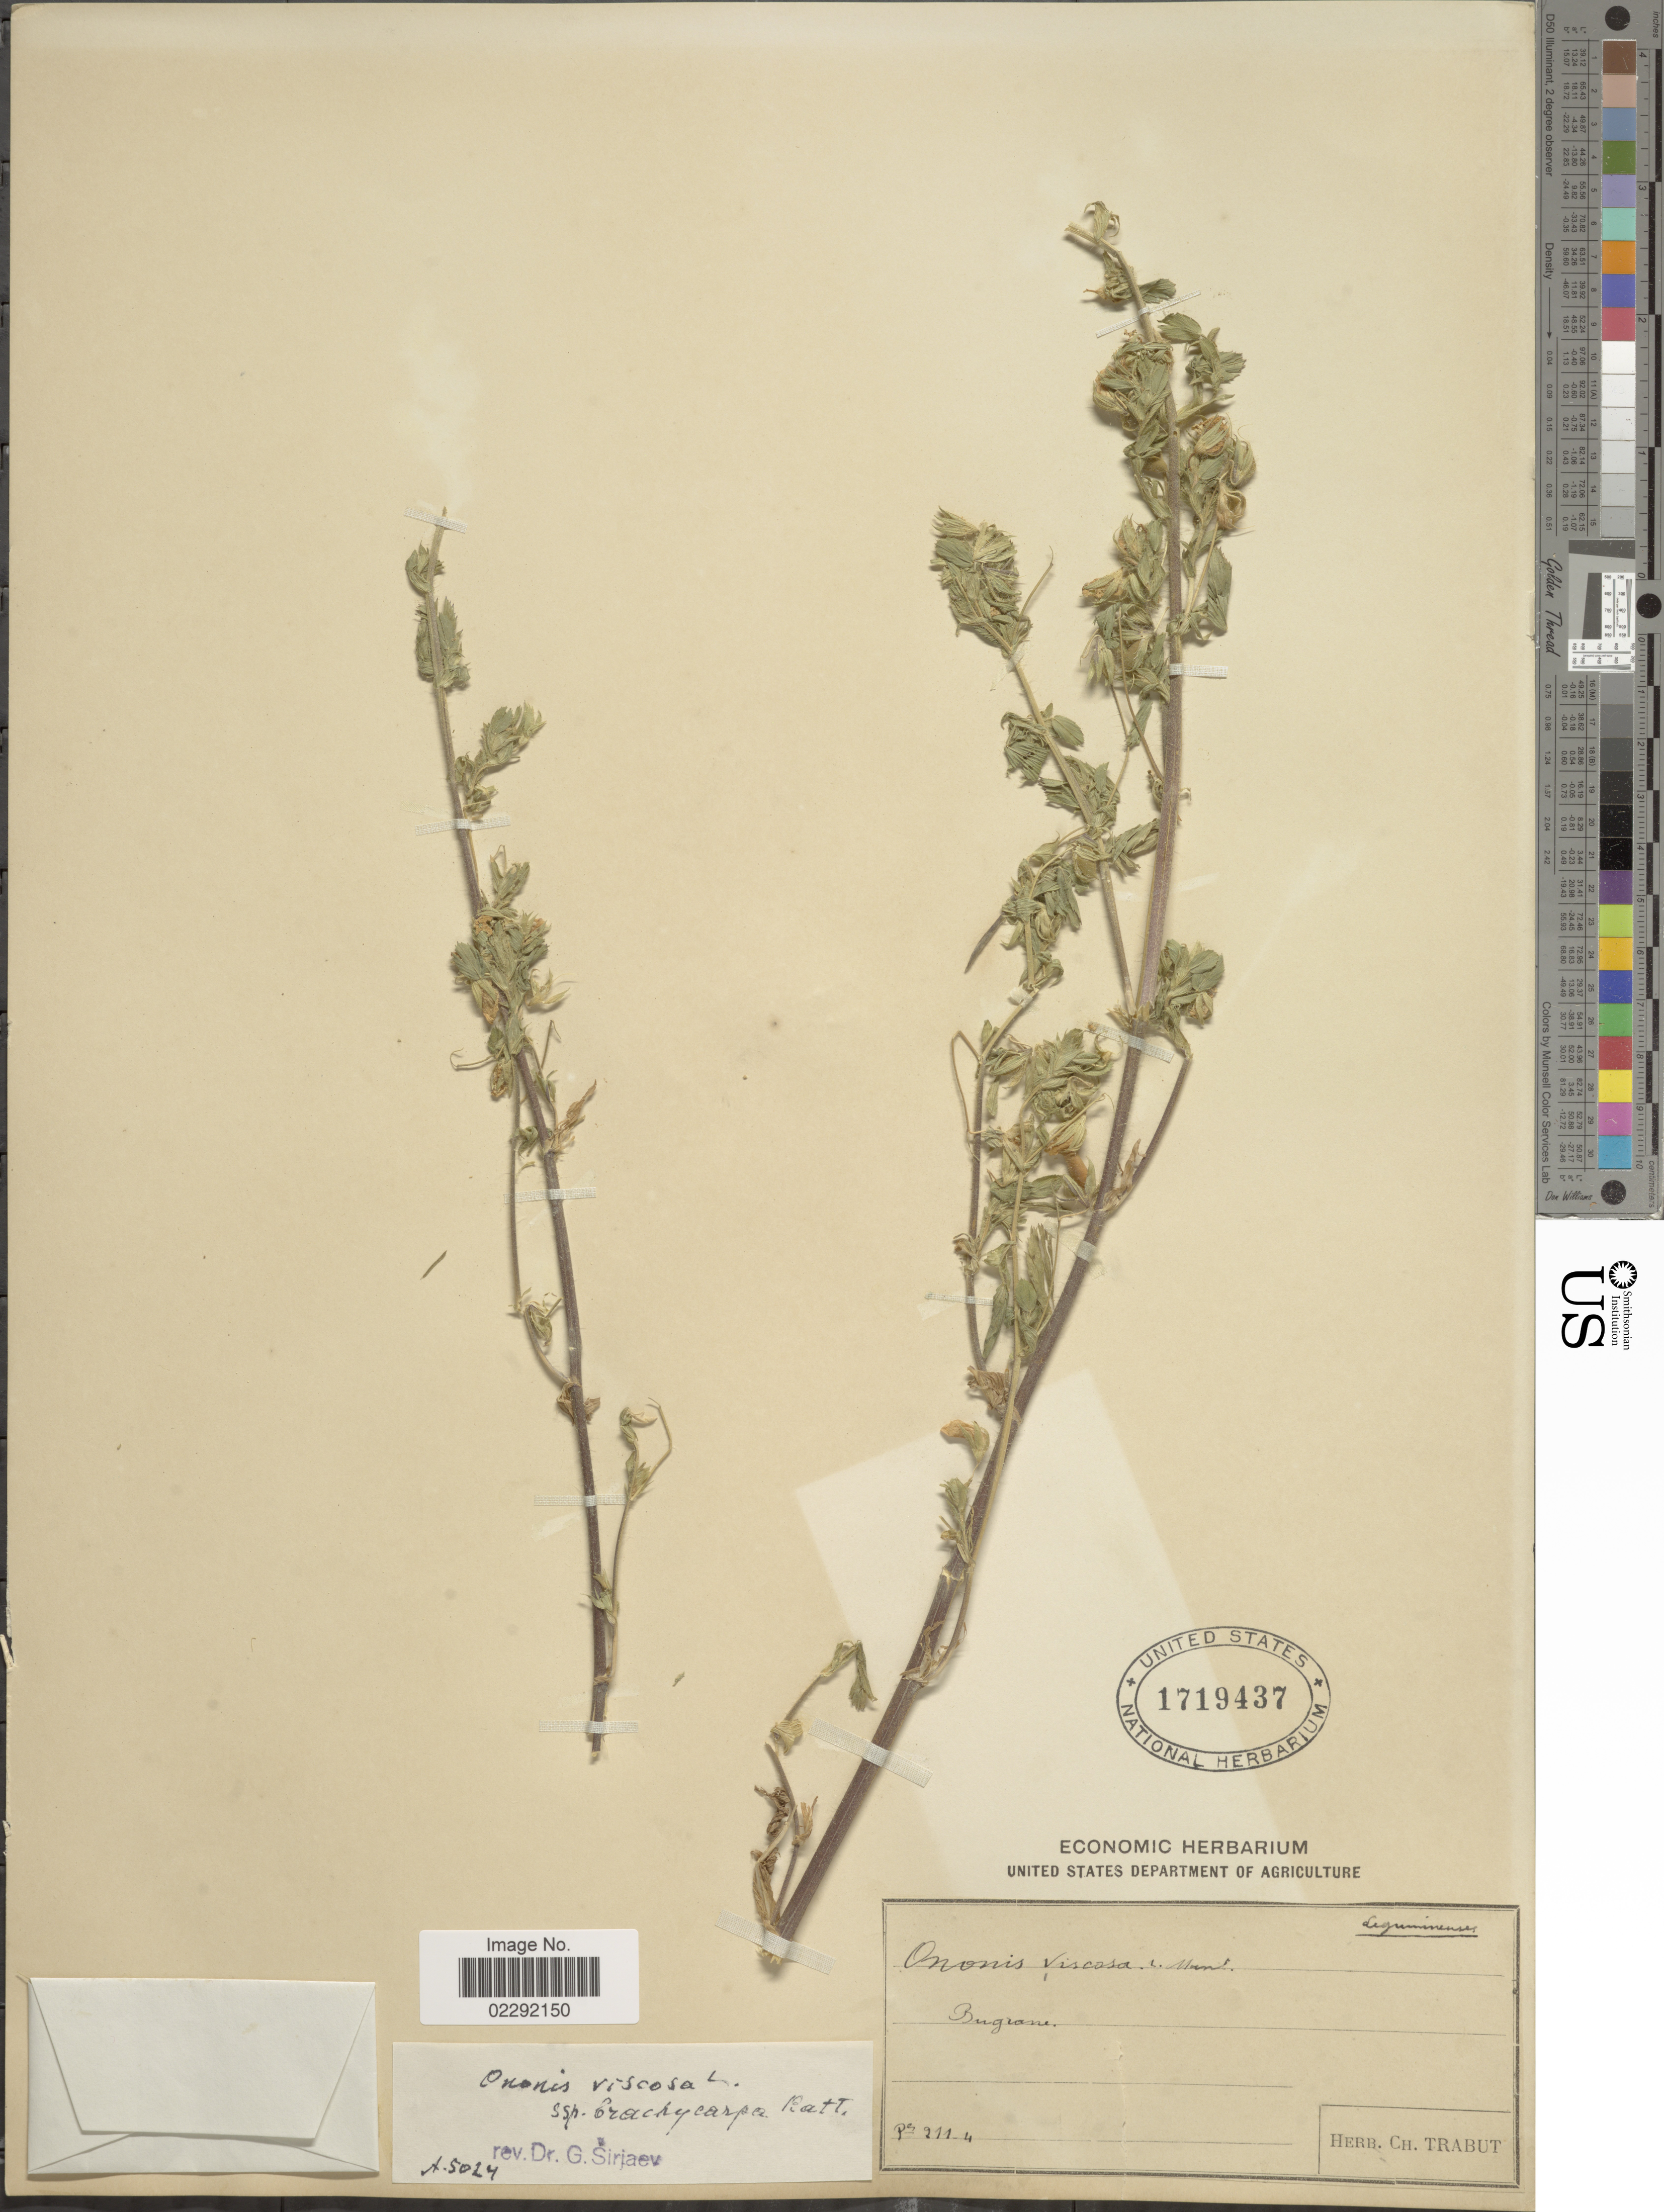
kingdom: Plantae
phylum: Tracheophyta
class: Magnoliopsida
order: Fabales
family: Fabaceae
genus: Ononis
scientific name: Ononis viscosa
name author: L.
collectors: Ex herb. Ch. Trabut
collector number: P211-4*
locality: Bugrane. [interpreted]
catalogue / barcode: US 1719437